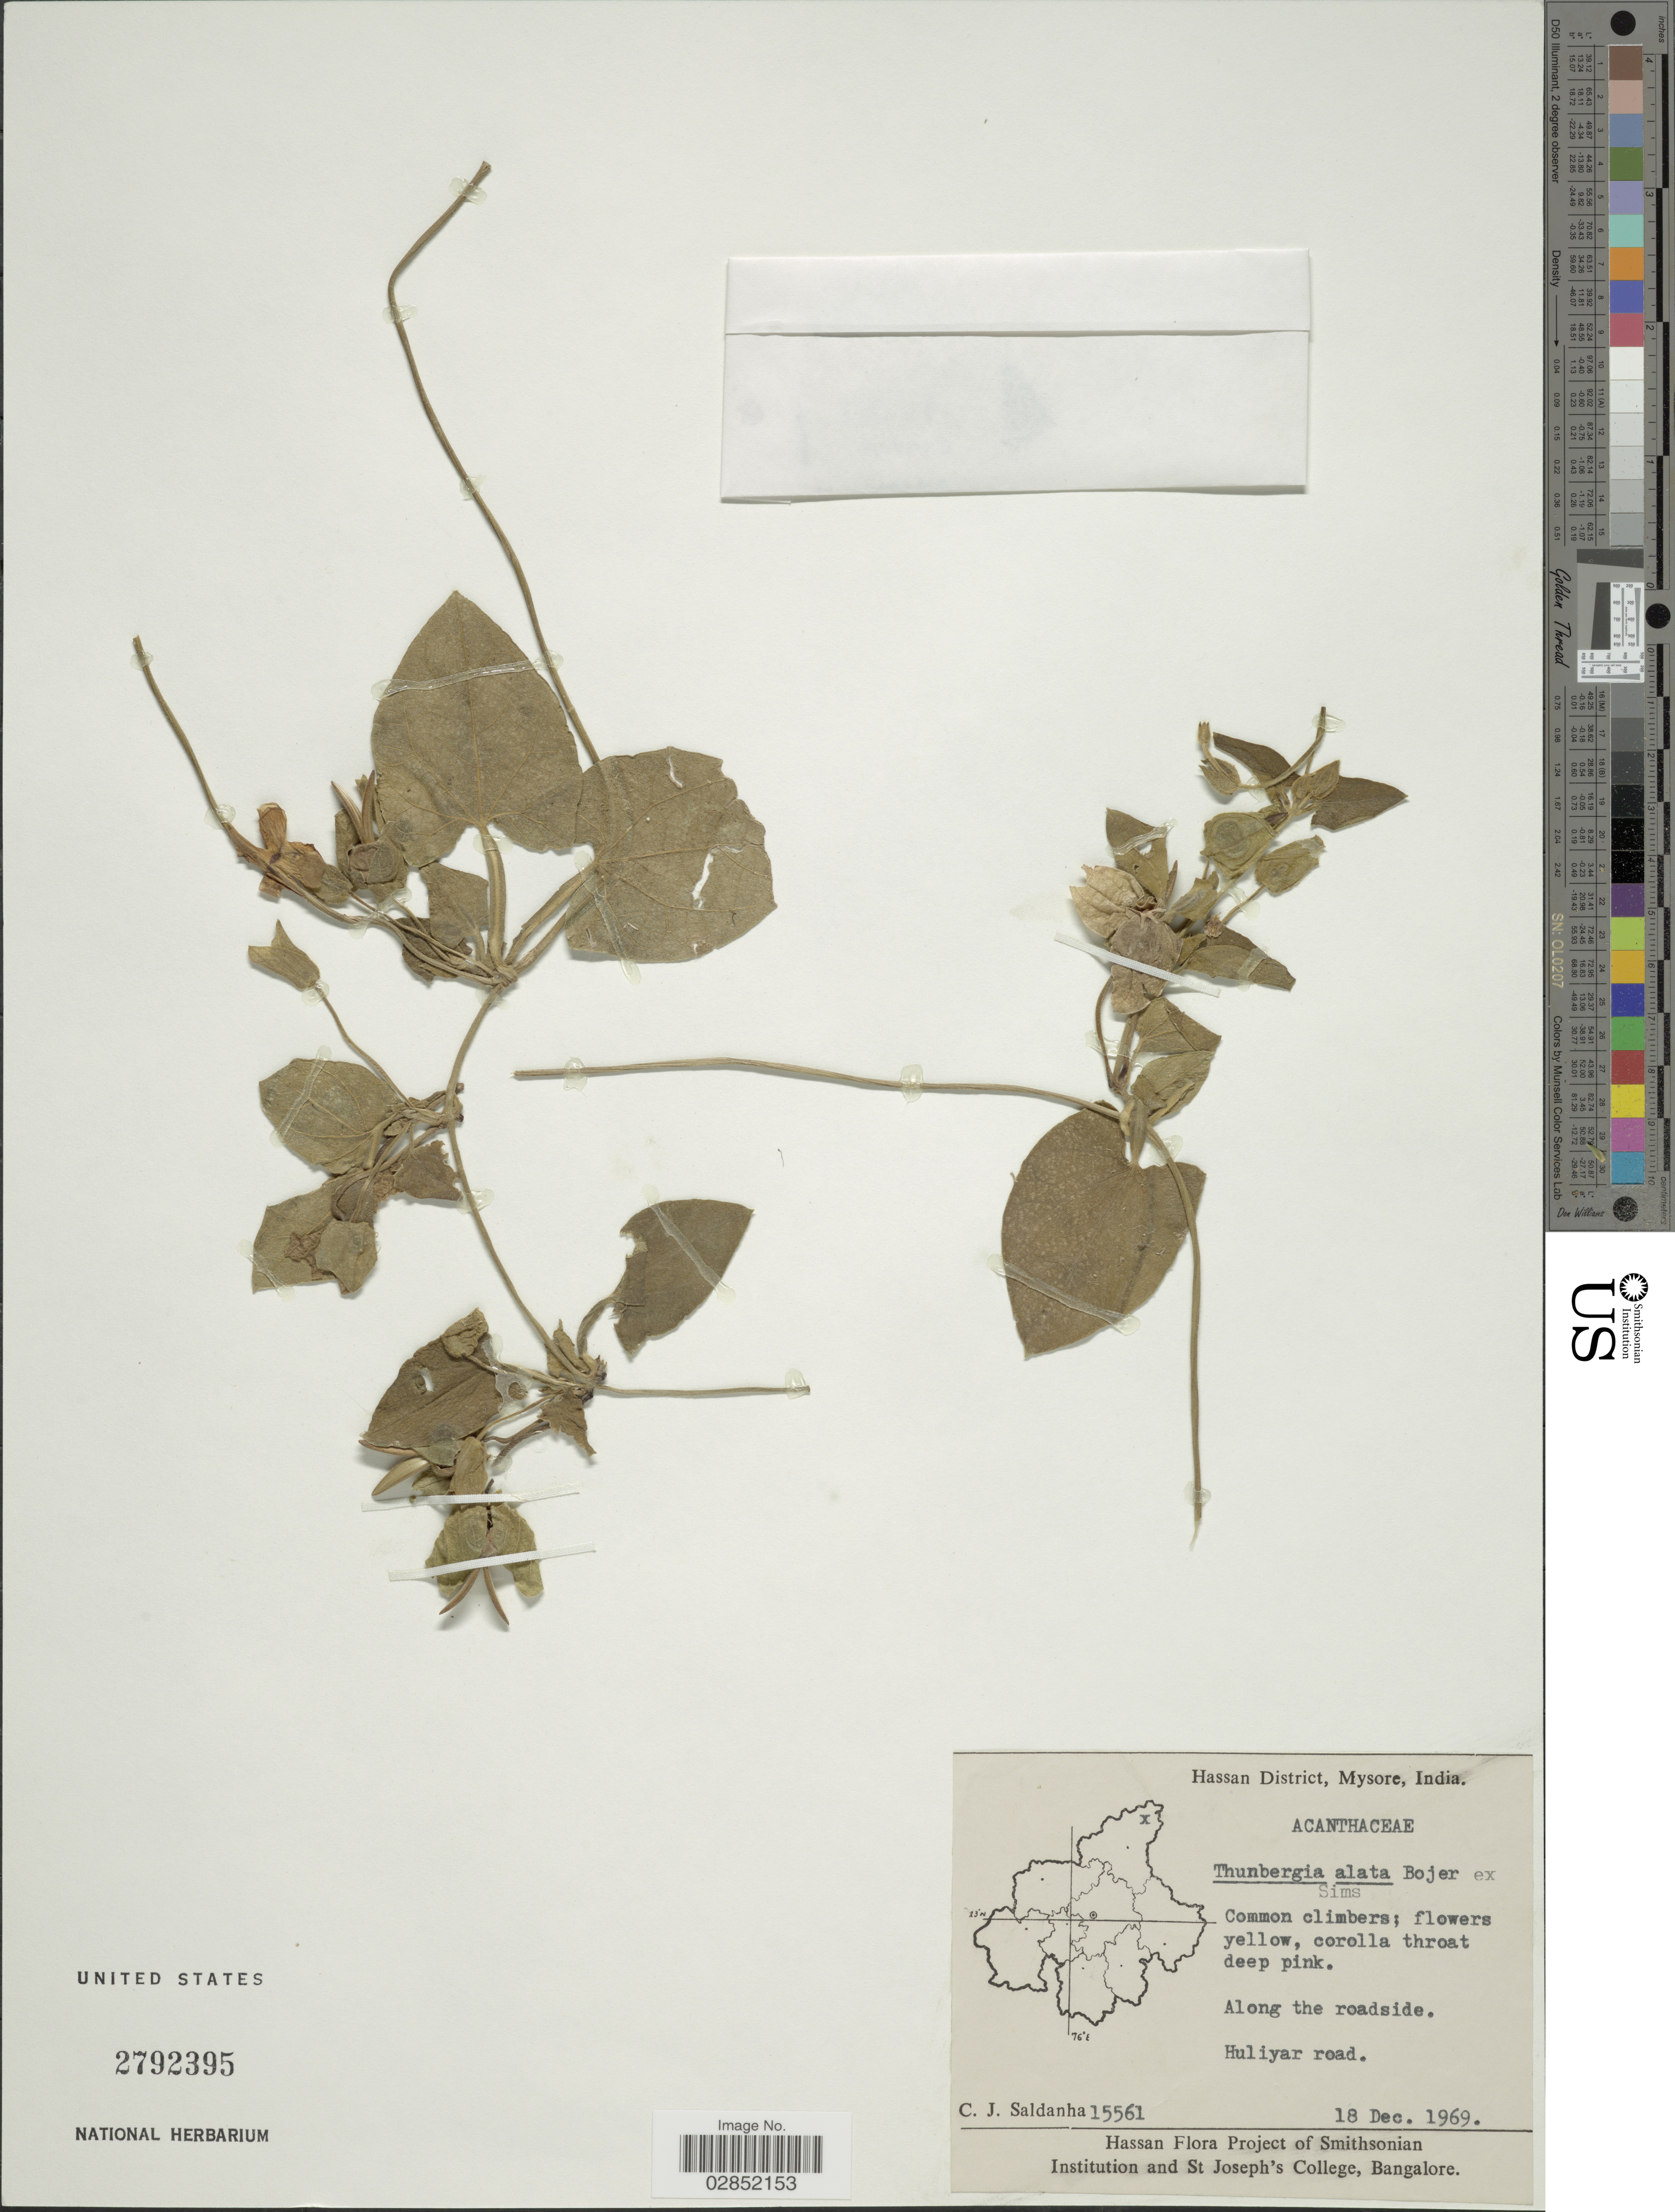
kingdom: Plantae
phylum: Tracheophyta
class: Magnoliopsida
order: Lamiales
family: Acanthaceae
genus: Thunbergia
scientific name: Thunbergia alata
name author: Bojer ex Sims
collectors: C. J. Saldanha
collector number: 15561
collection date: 1969-12-18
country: India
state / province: Karnataka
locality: Hassan District, Mysore. Huliyar road.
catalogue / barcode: US 2792395